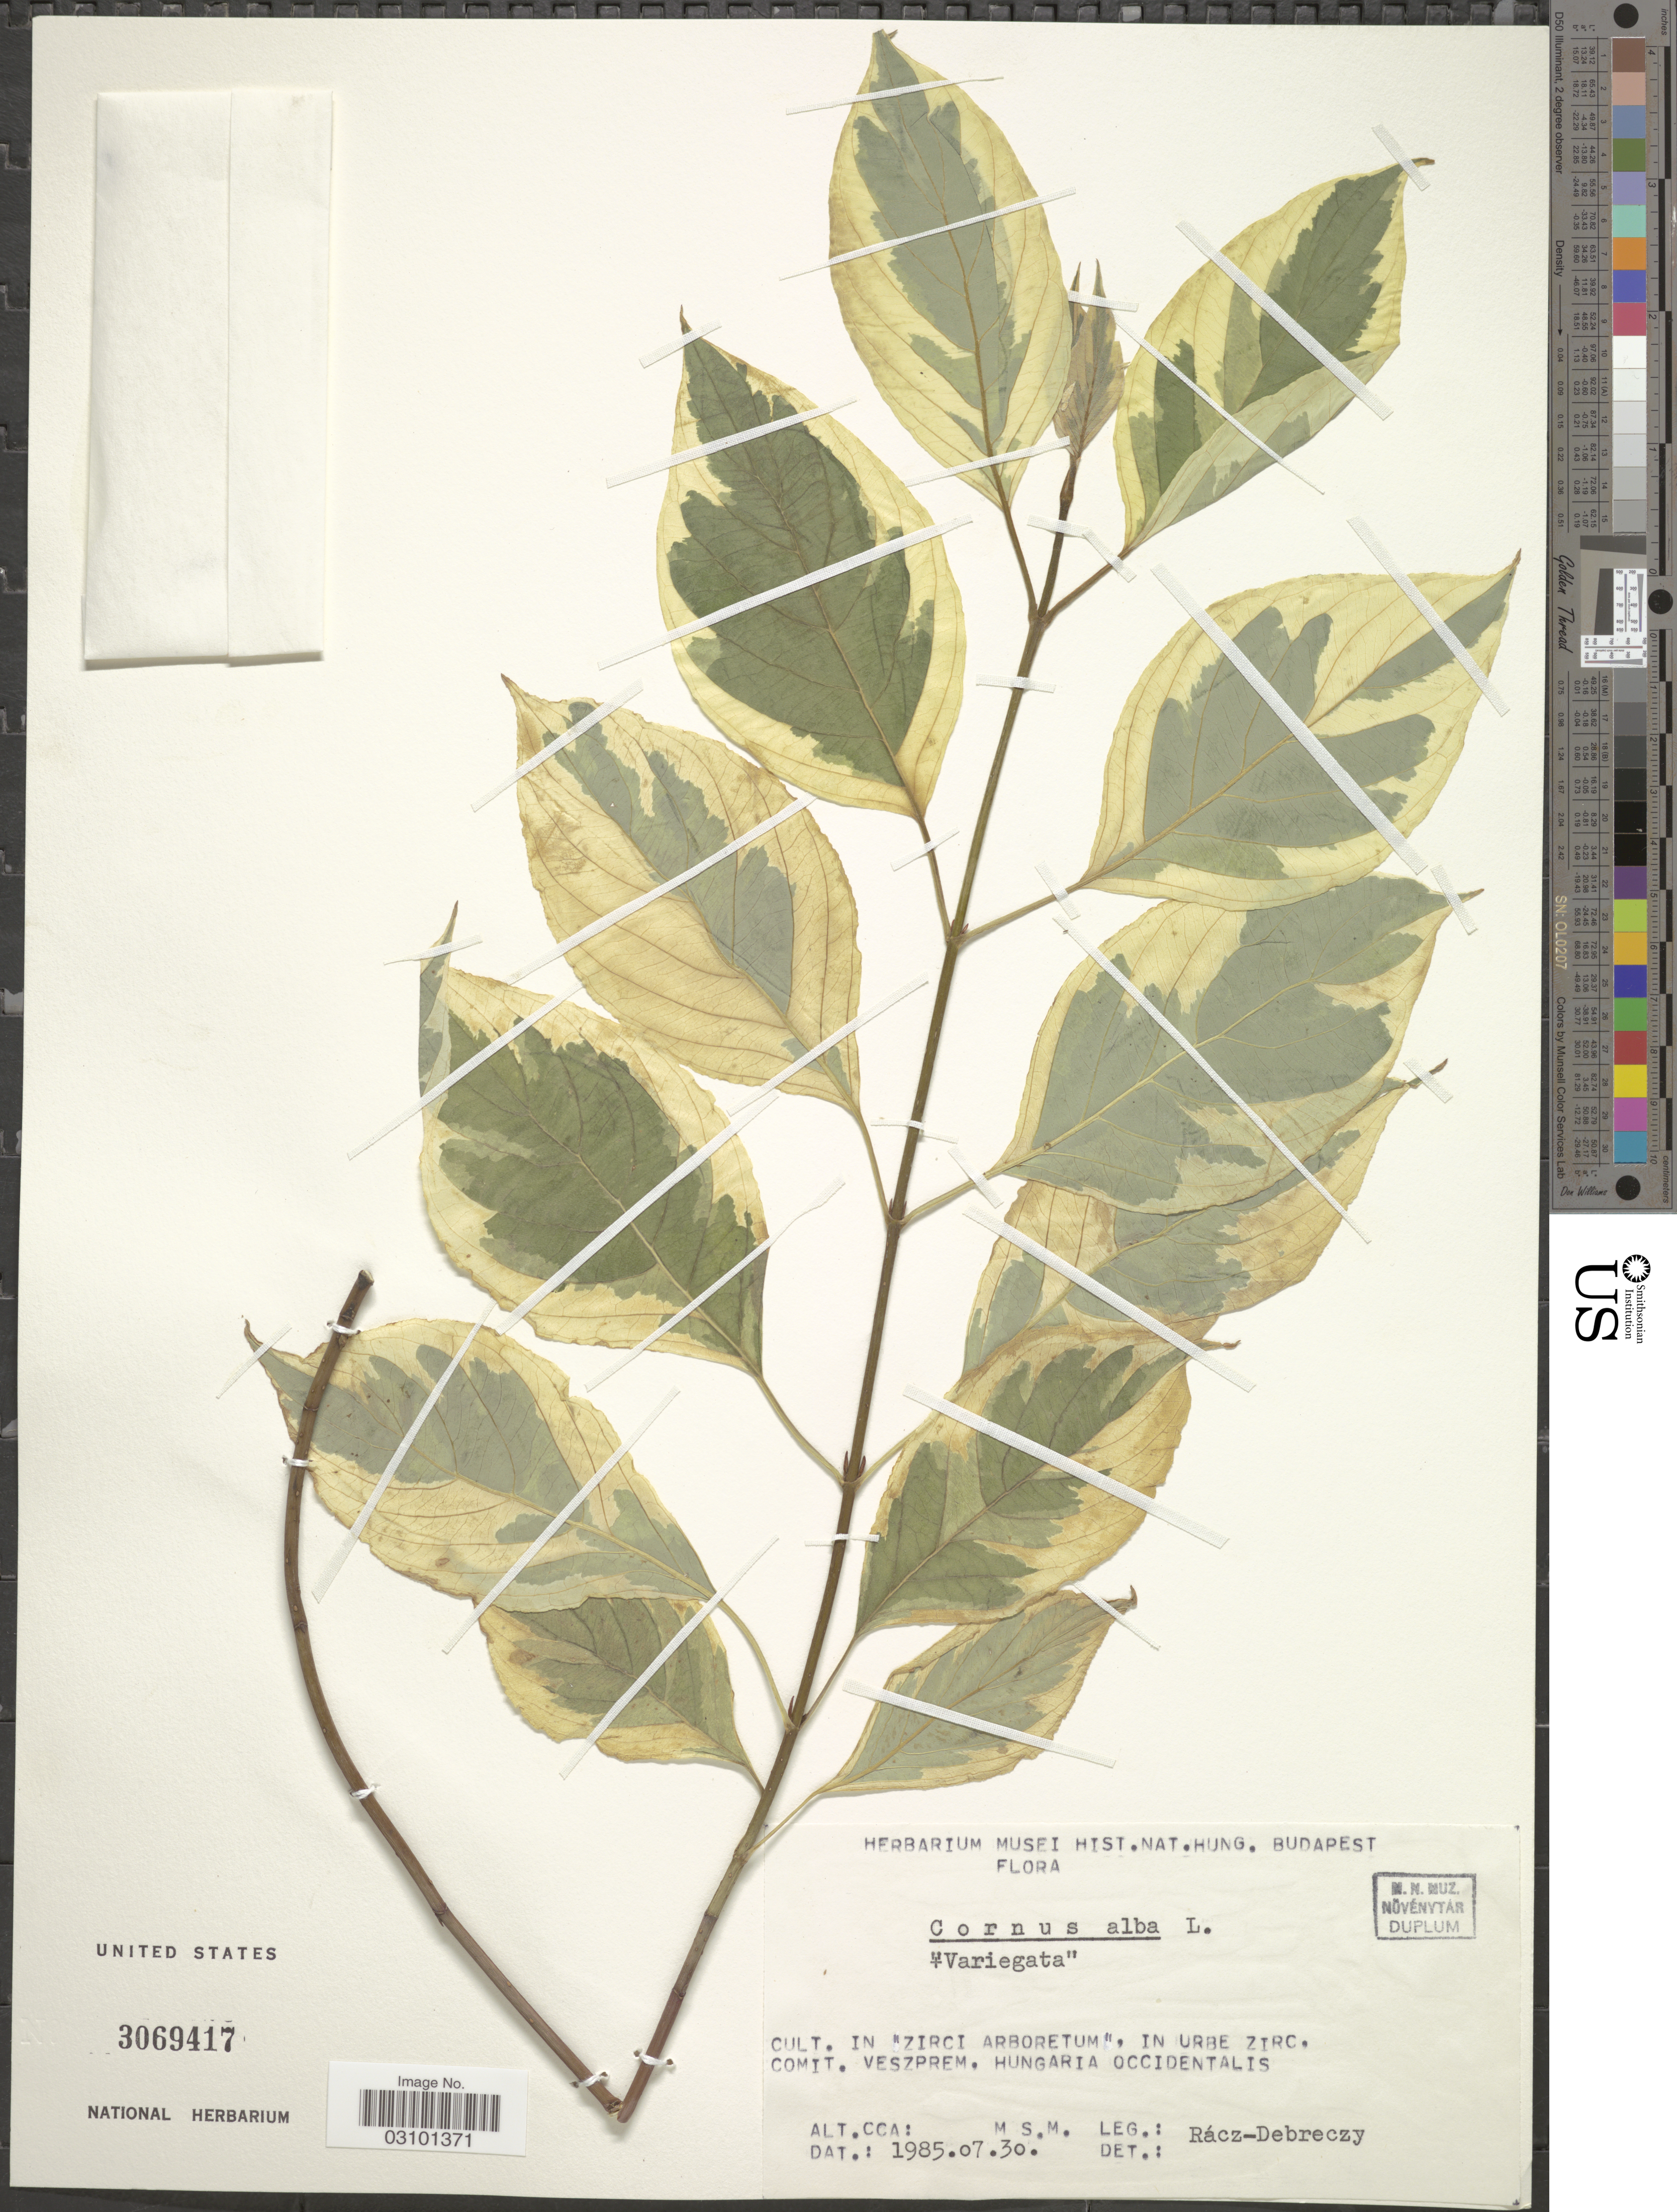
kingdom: Plantae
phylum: Tracheophyta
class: Magnoliopsida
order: Cornales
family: Cornaceae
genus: Cornus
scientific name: Cornus alba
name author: L.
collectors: Rácz-Debreczy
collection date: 1985-07-30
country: Hungary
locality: Cult. in "Zirci Arboretum", in urbe Zirc. Comit. Veszprem. Hungaria Occidentalis.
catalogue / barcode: US 3069417